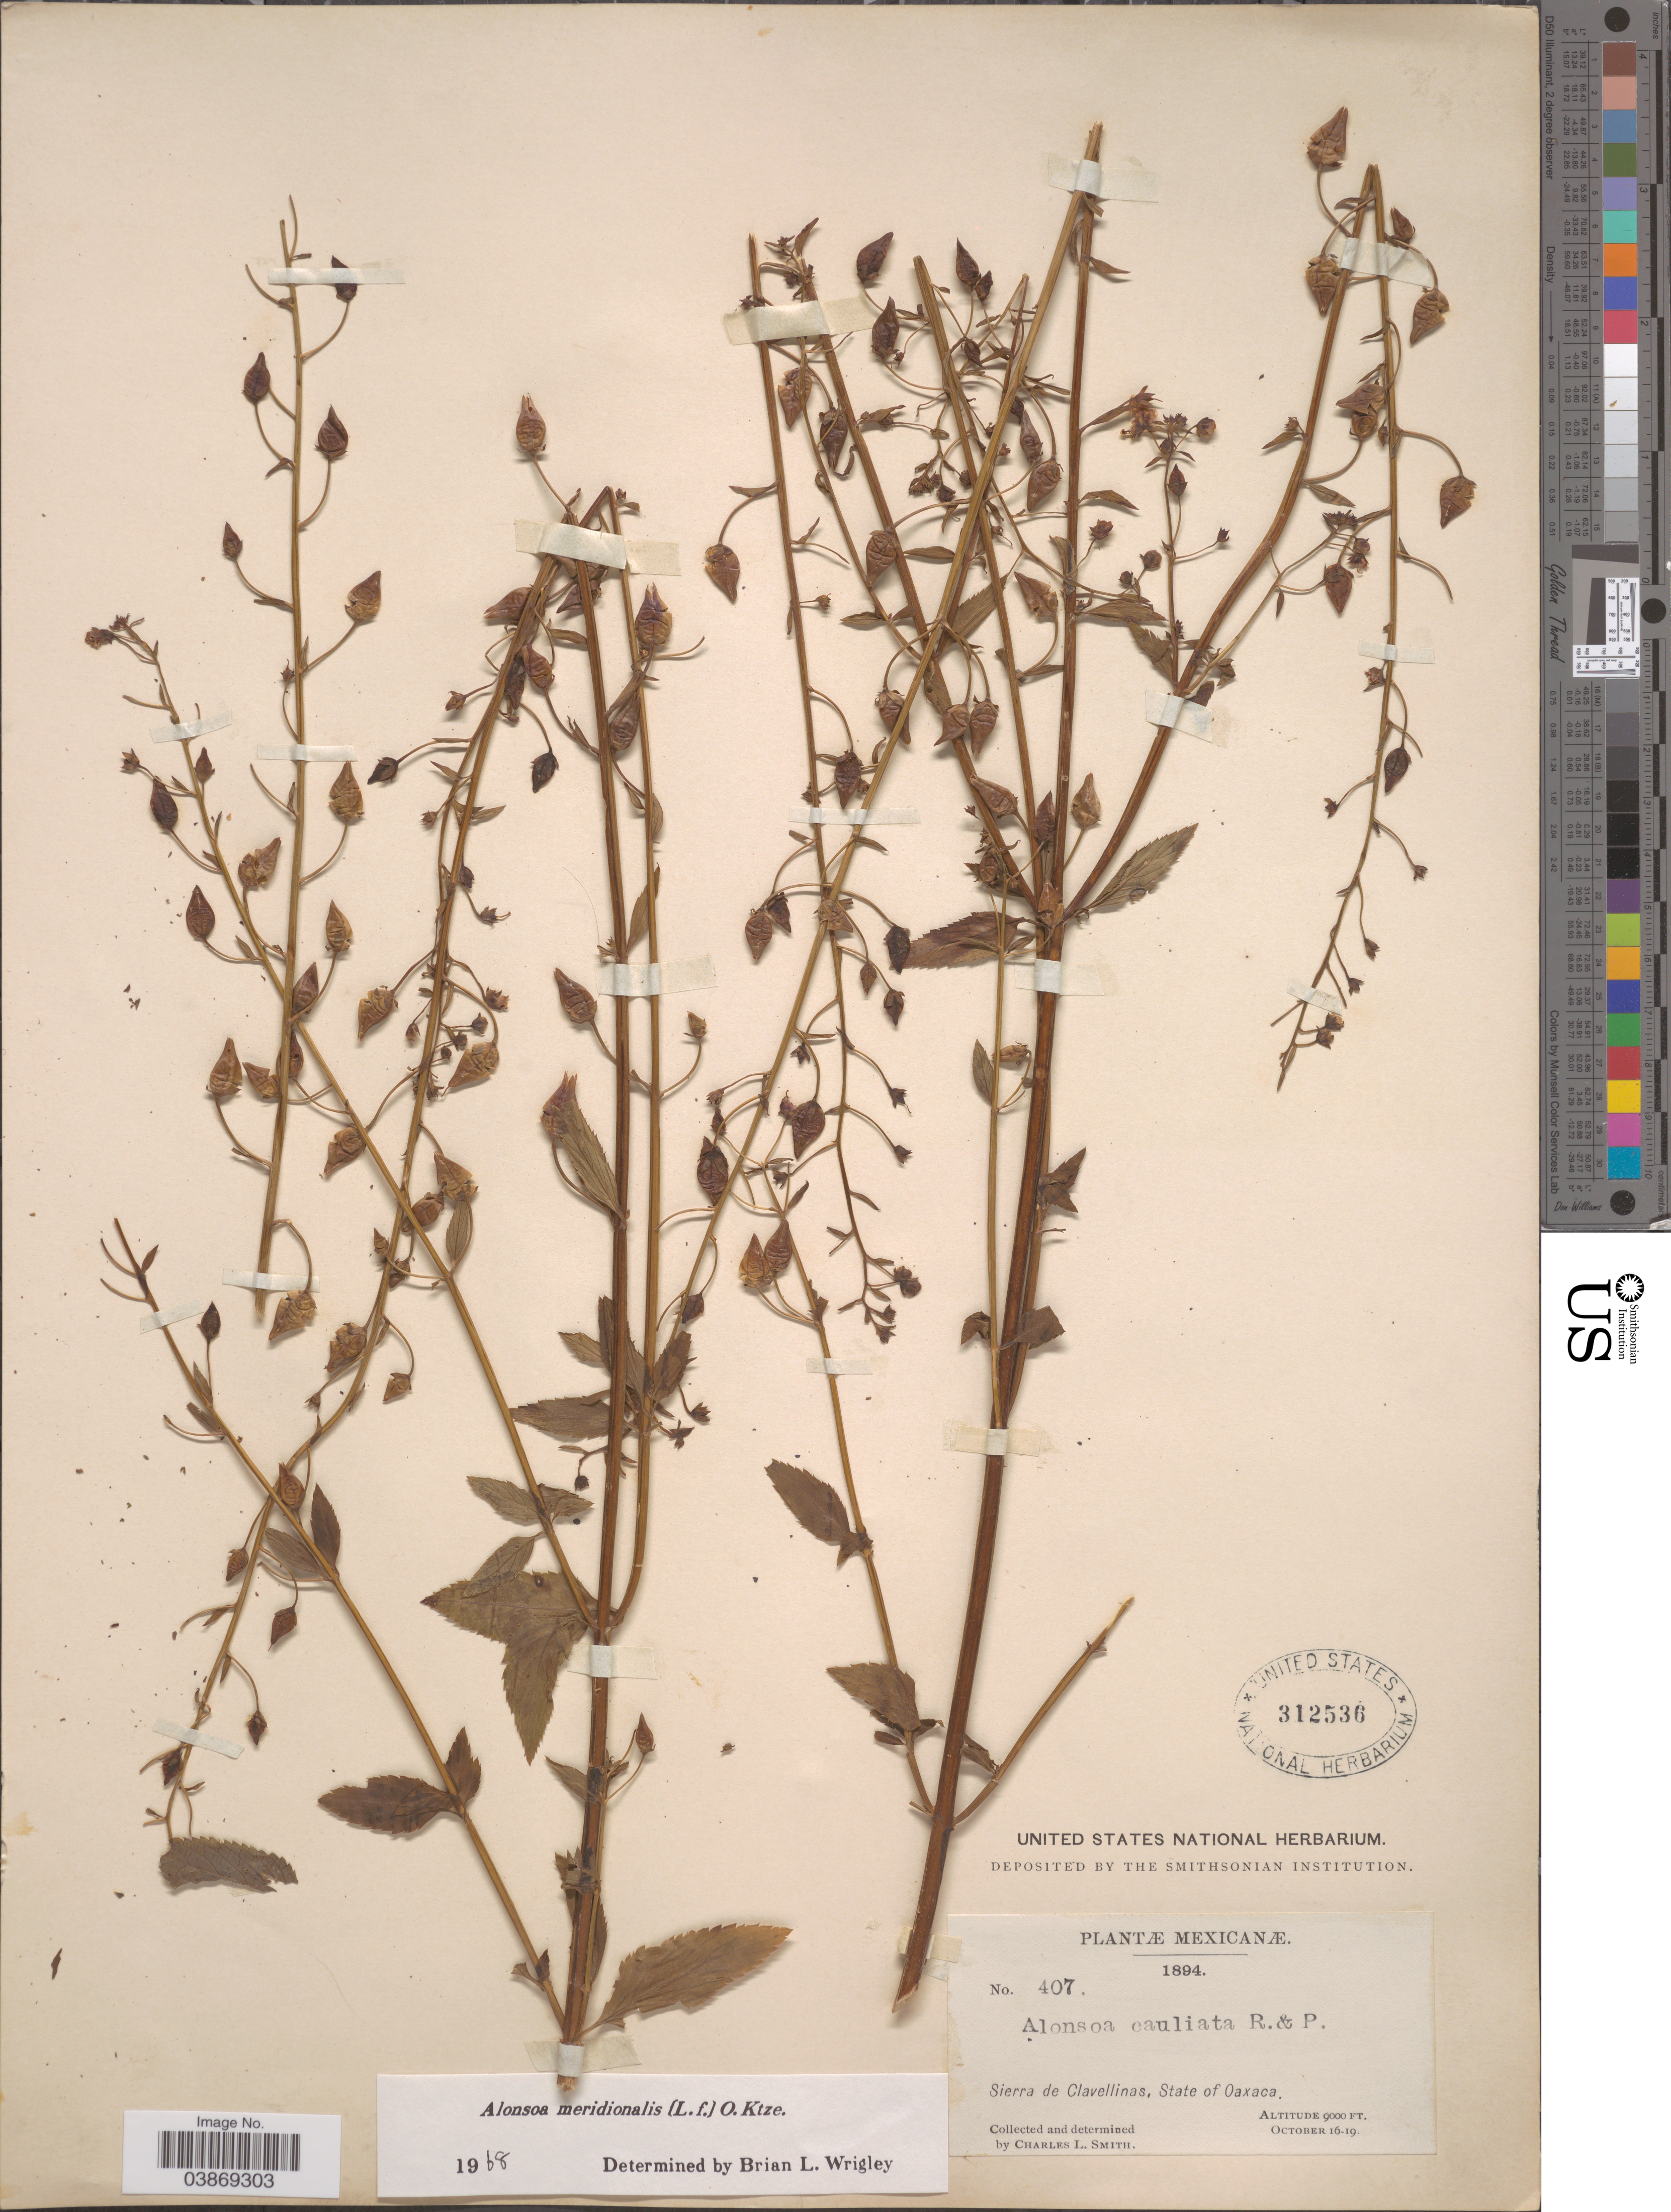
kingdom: Plantae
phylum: Tracheophyta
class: Magnoliopsida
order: Lamiales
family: Scrophulariaceae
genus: Alonsoa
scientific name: Alonsoa meridionalis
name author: (L. f.) Kuntze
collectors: C. L. Smith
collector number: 407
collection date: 1894-10-16/1894-10-19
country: Mexico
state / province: Oaxaca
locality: Sierra de Clavellinas.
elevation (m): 2743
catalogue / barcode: US 312536